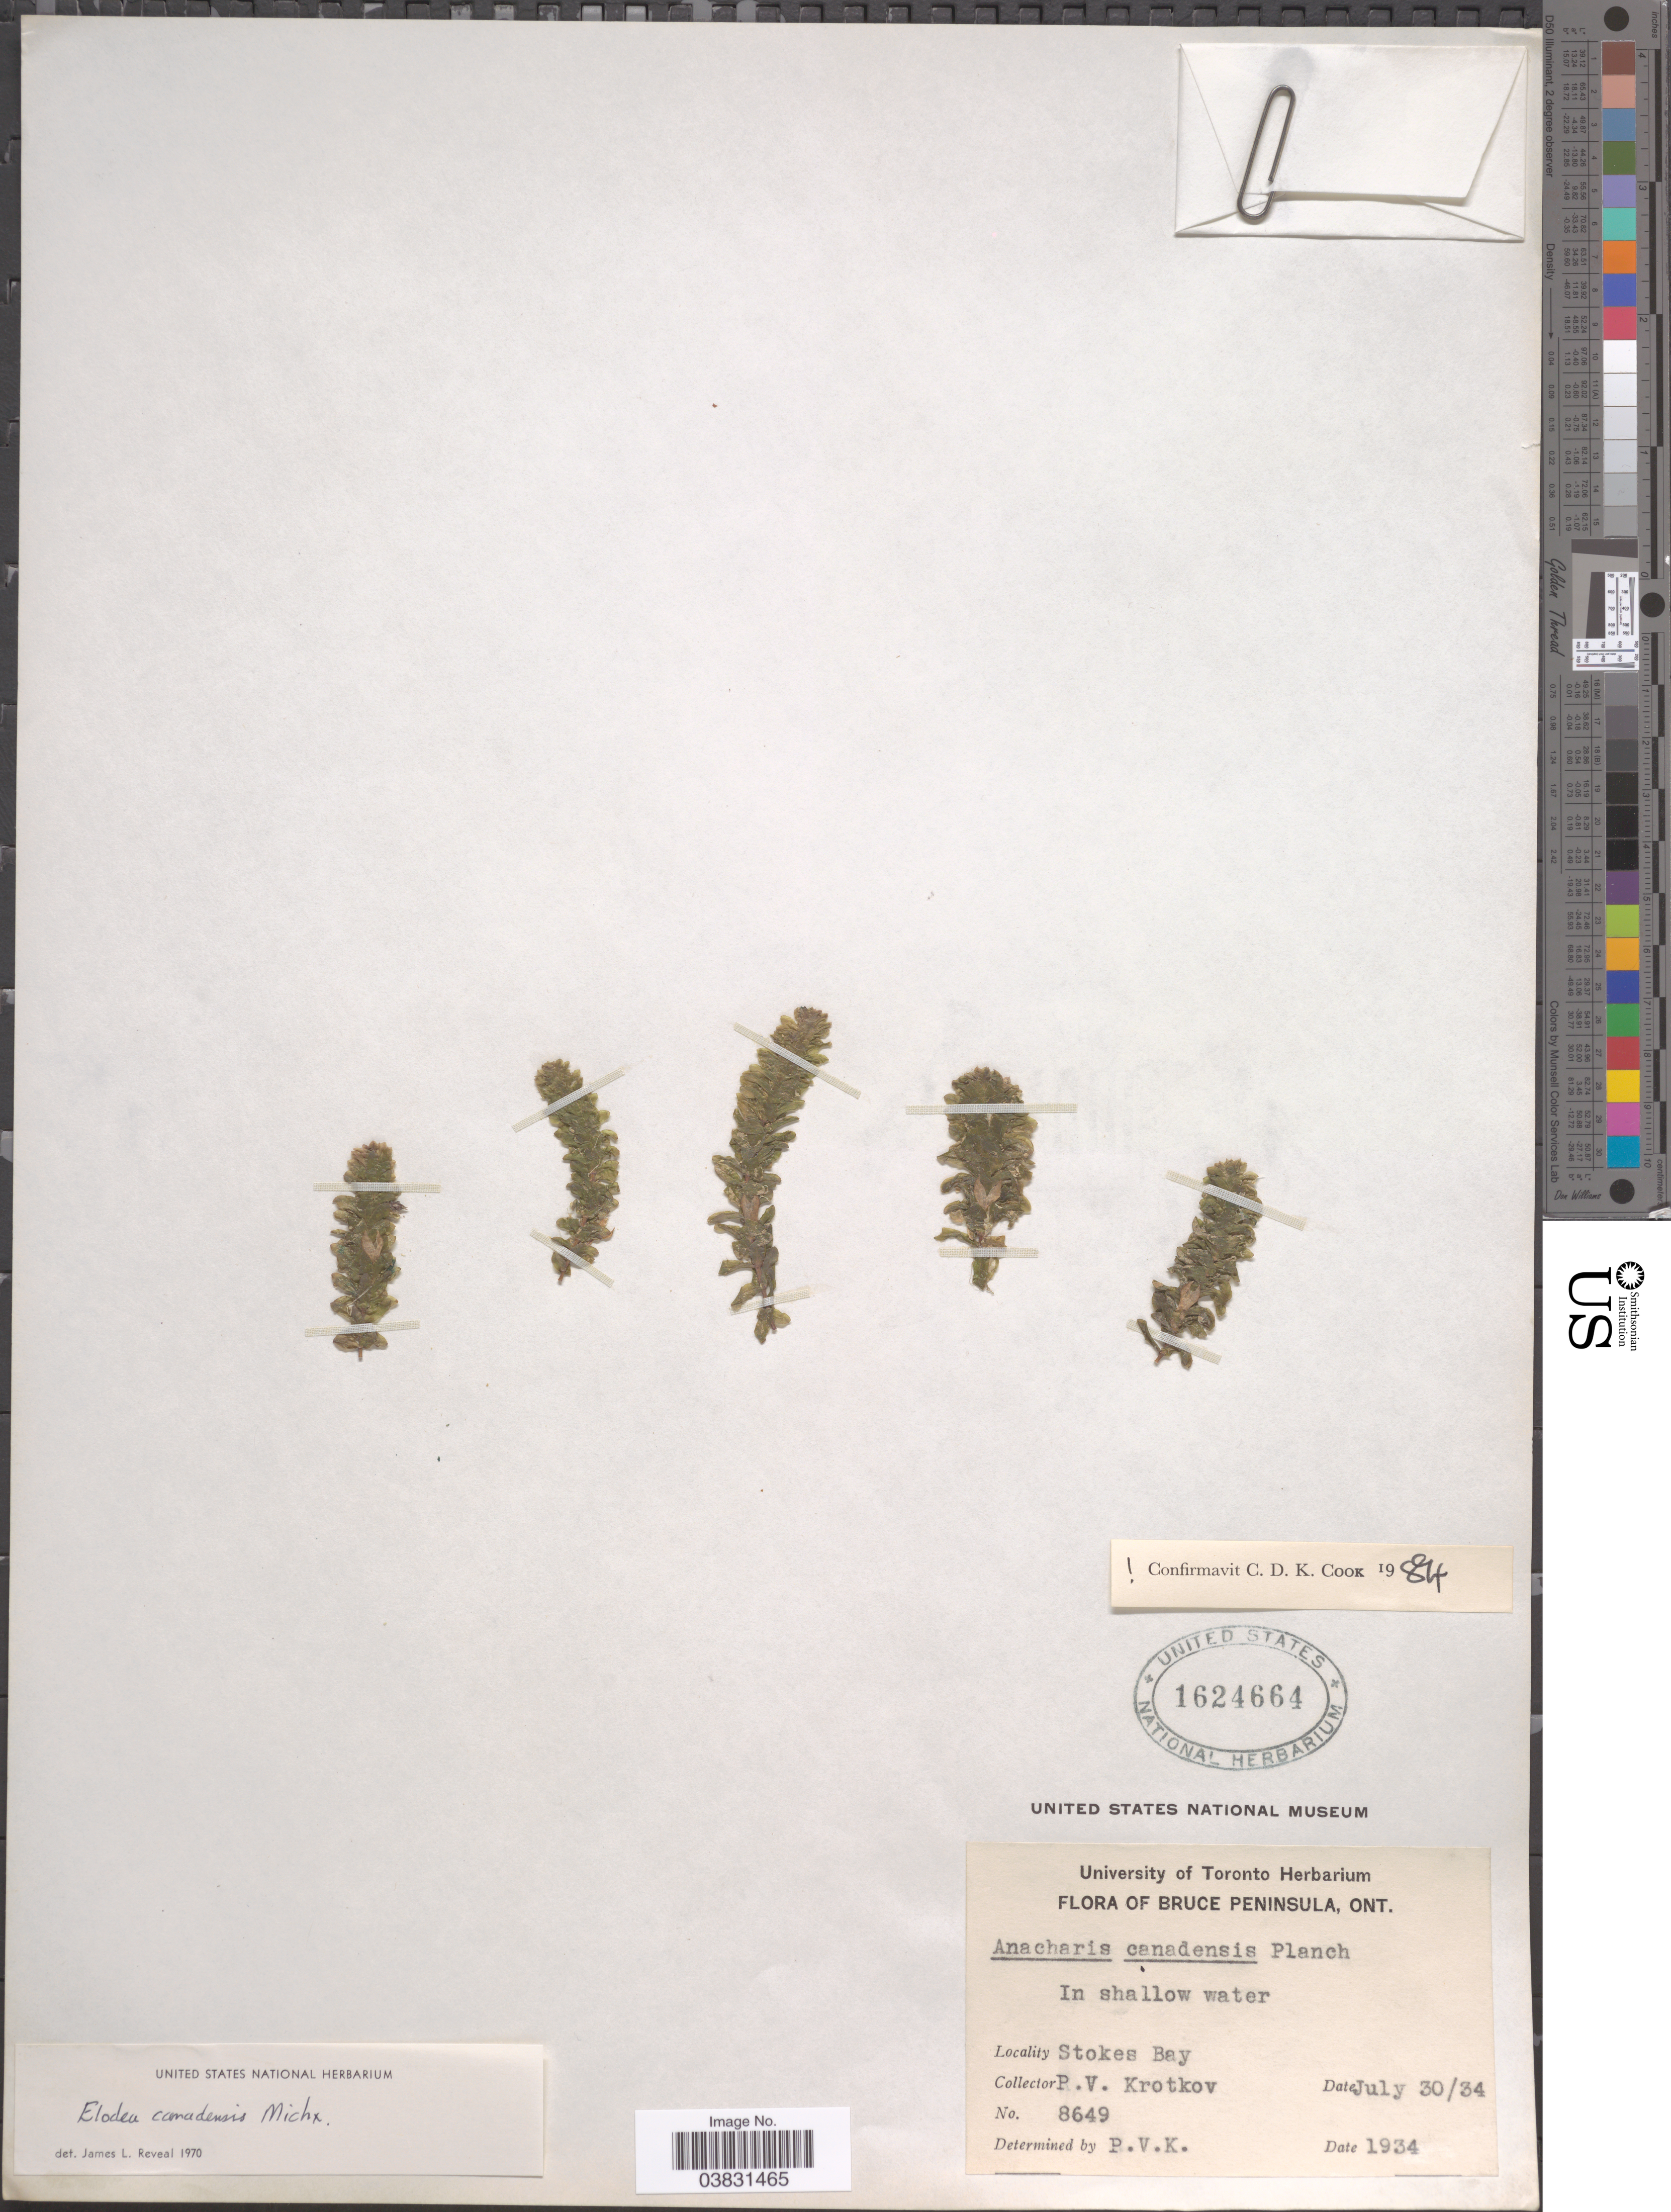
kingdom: Plantae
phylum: Tracheophyta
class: Liliopsida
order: Alismatales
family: Hydrocharitaceae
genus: Elodea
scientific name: Elodea canadensis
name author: Michx.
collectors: P. V. Krotkov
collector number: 8649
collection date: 1934-07-30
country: Canada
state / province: Ontario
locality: Bruce Peninsula. Stokes Bay.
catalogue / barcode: US 1624664